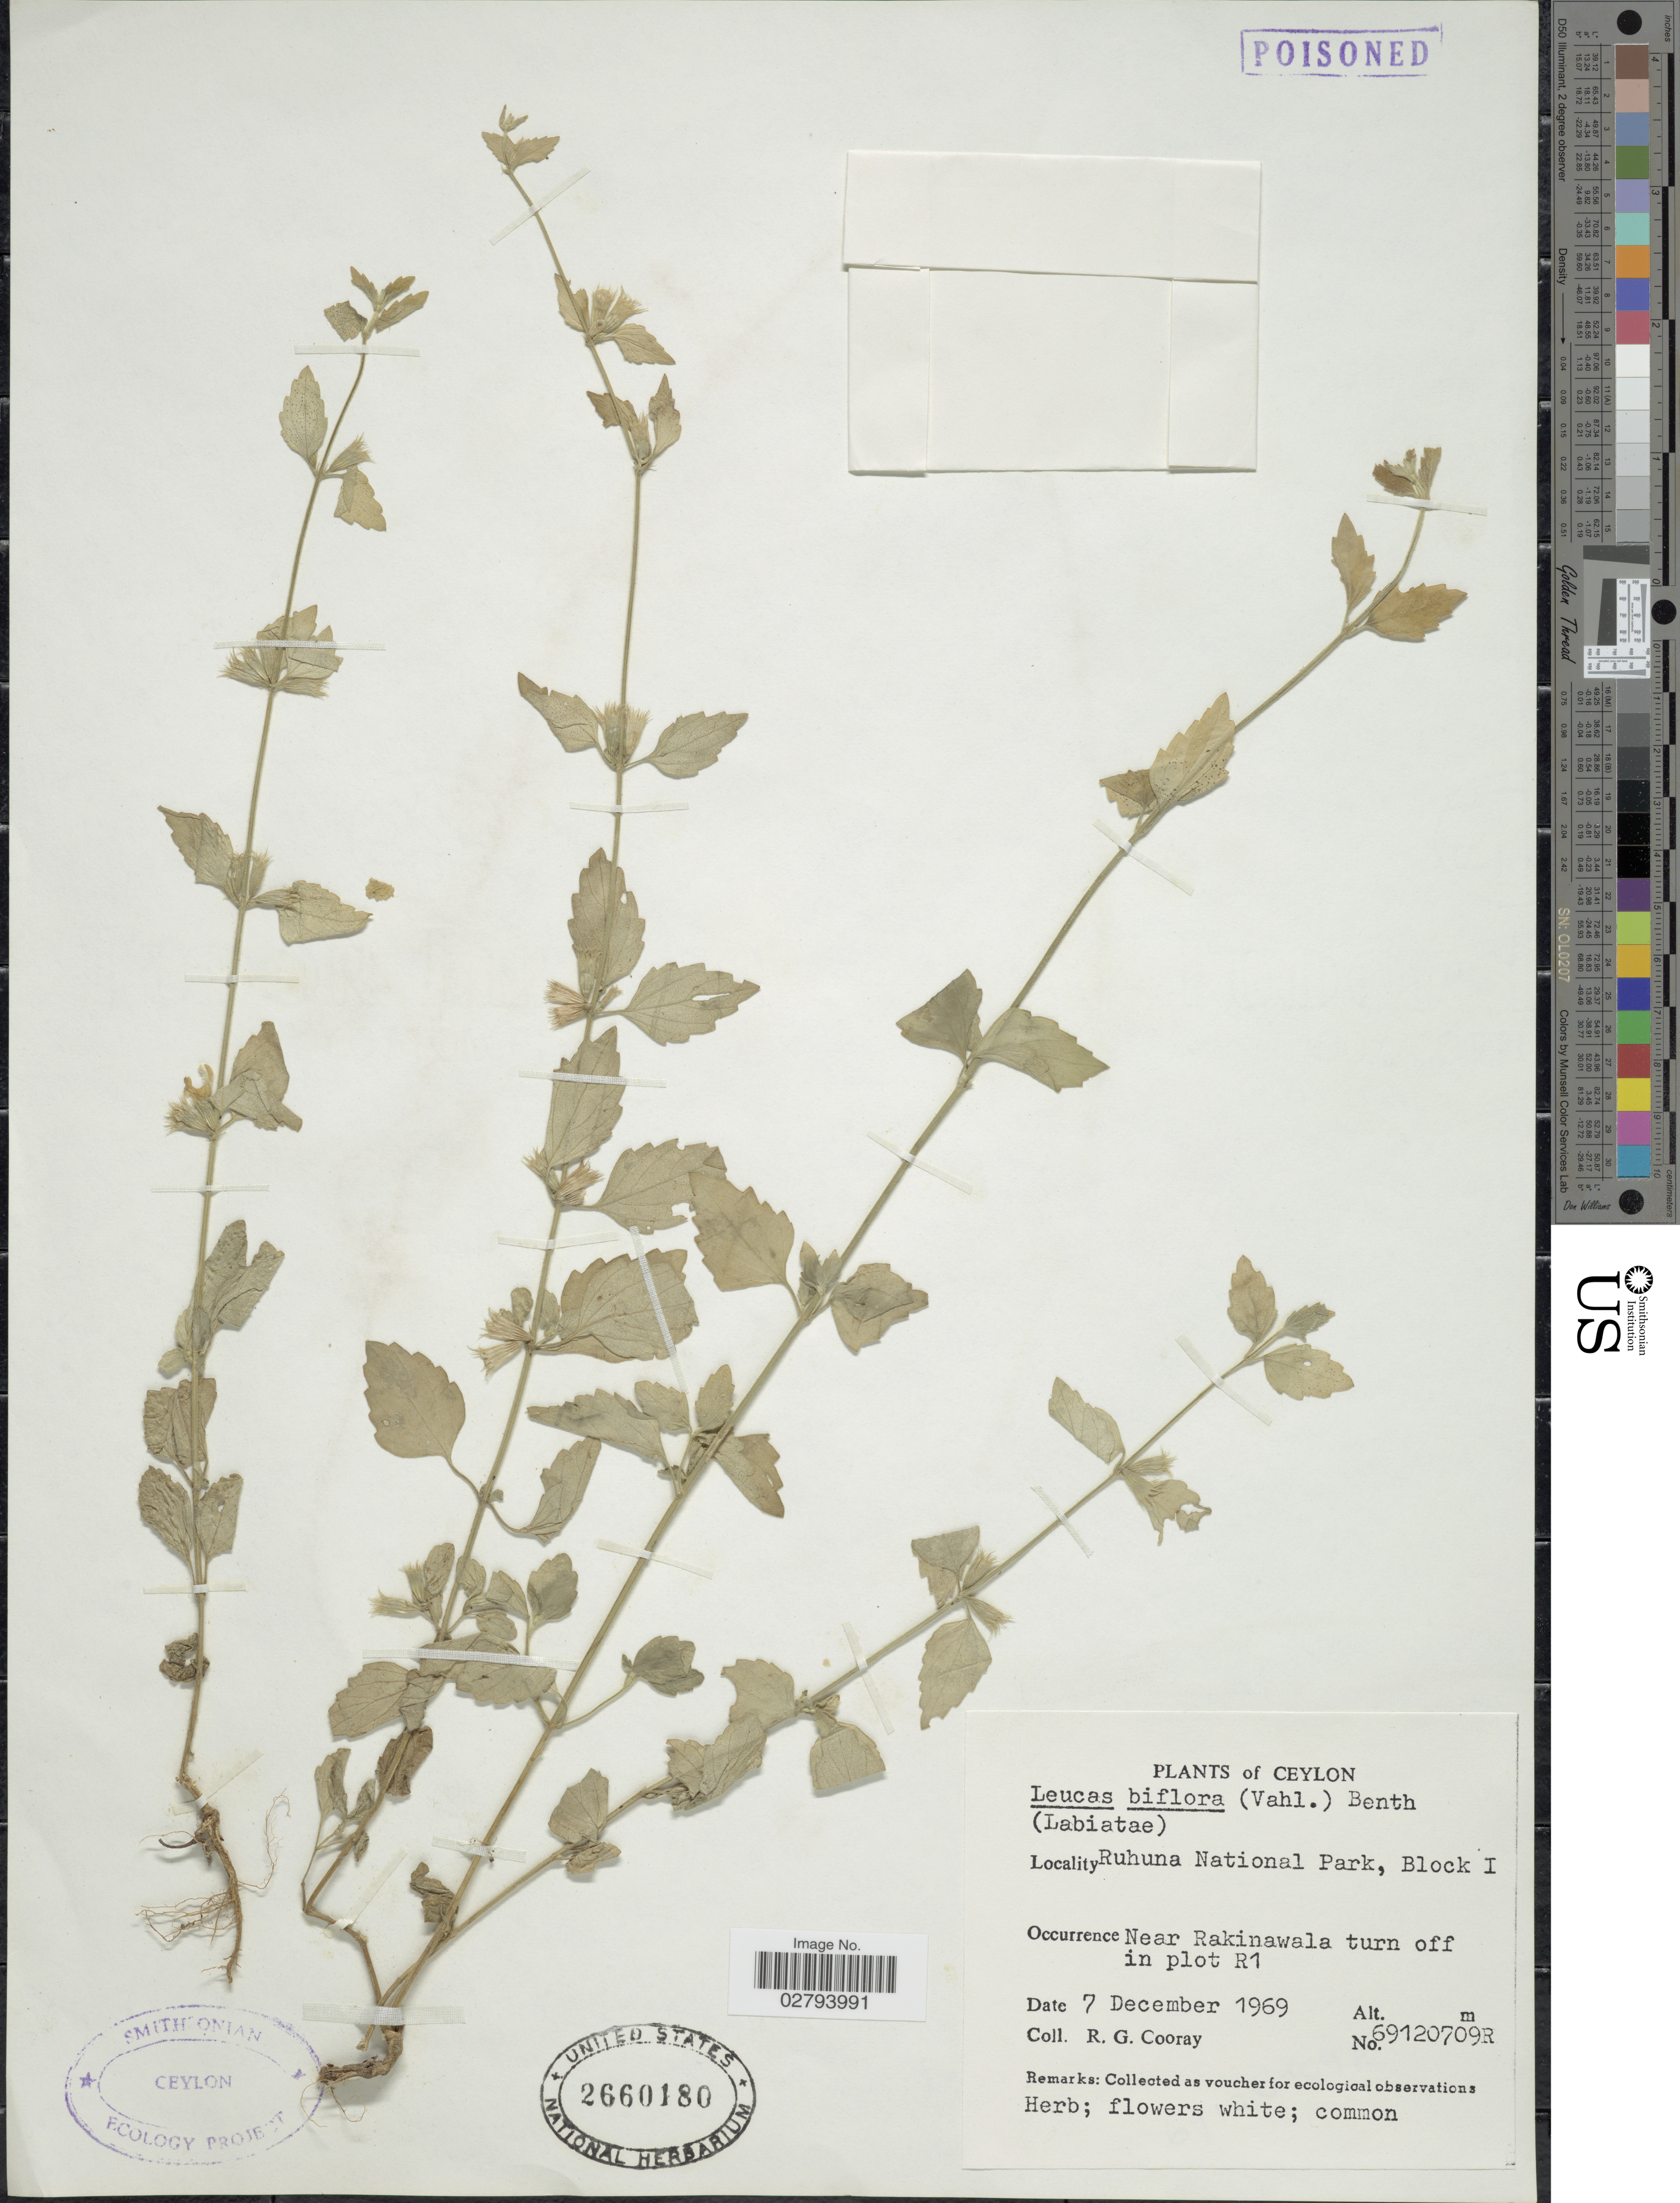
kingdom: Plantae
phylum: Tracheophyta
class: Magnoliopsida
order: Lamiales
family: Lamiaceae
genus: Leucas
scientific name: Leucas biflora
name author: (Vahl) Sm.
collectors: R. Cooray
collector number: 69120709R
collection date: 1969-12-07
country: Sri Lanka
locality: Ceylon, Ruhunu National Park, Block I, Near Rakinawala turn off in plot R1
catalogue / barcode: US 2660180